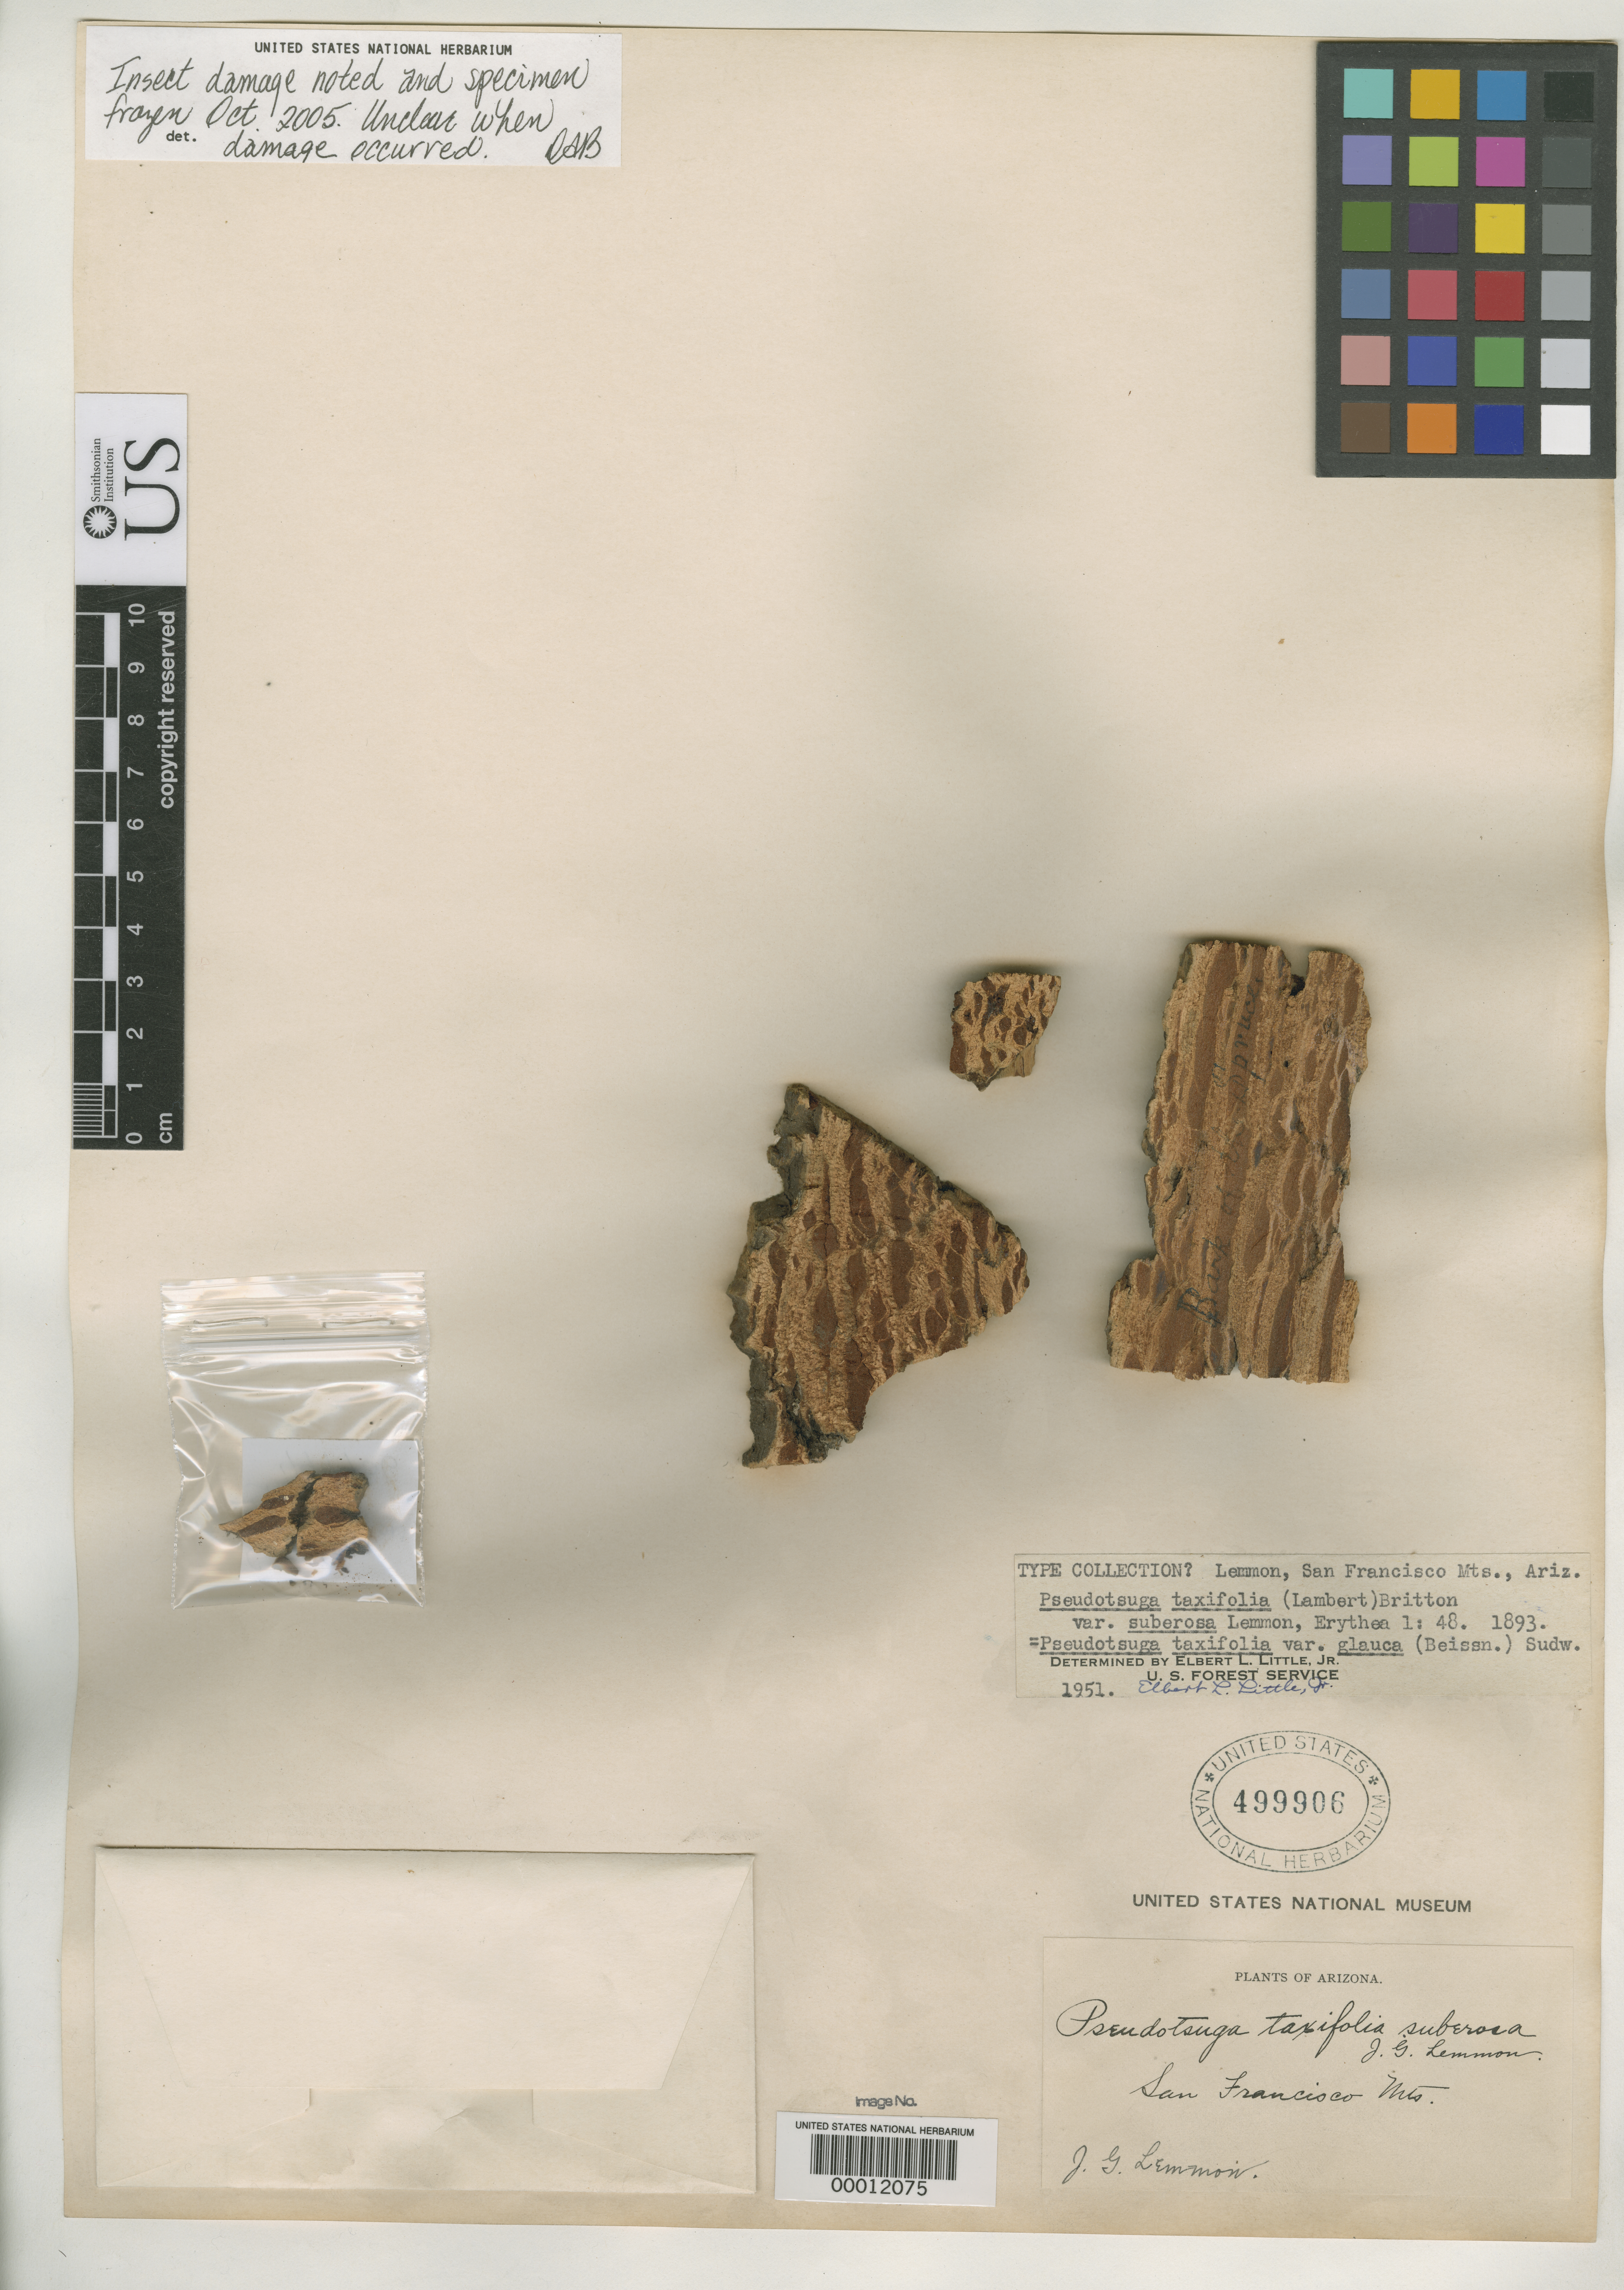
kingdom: Plantae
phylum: Tracheophyta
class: Pinopsida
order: Pinales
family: Pinaceae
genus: Pseudotsuga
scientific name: Pseudotsuga taxifolia var. suberosa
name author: Lemmon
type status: Type Fragment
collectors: J. G. Lemmon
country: United States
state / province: Arizona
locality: San Francisco Mts.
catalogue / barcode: US 499906